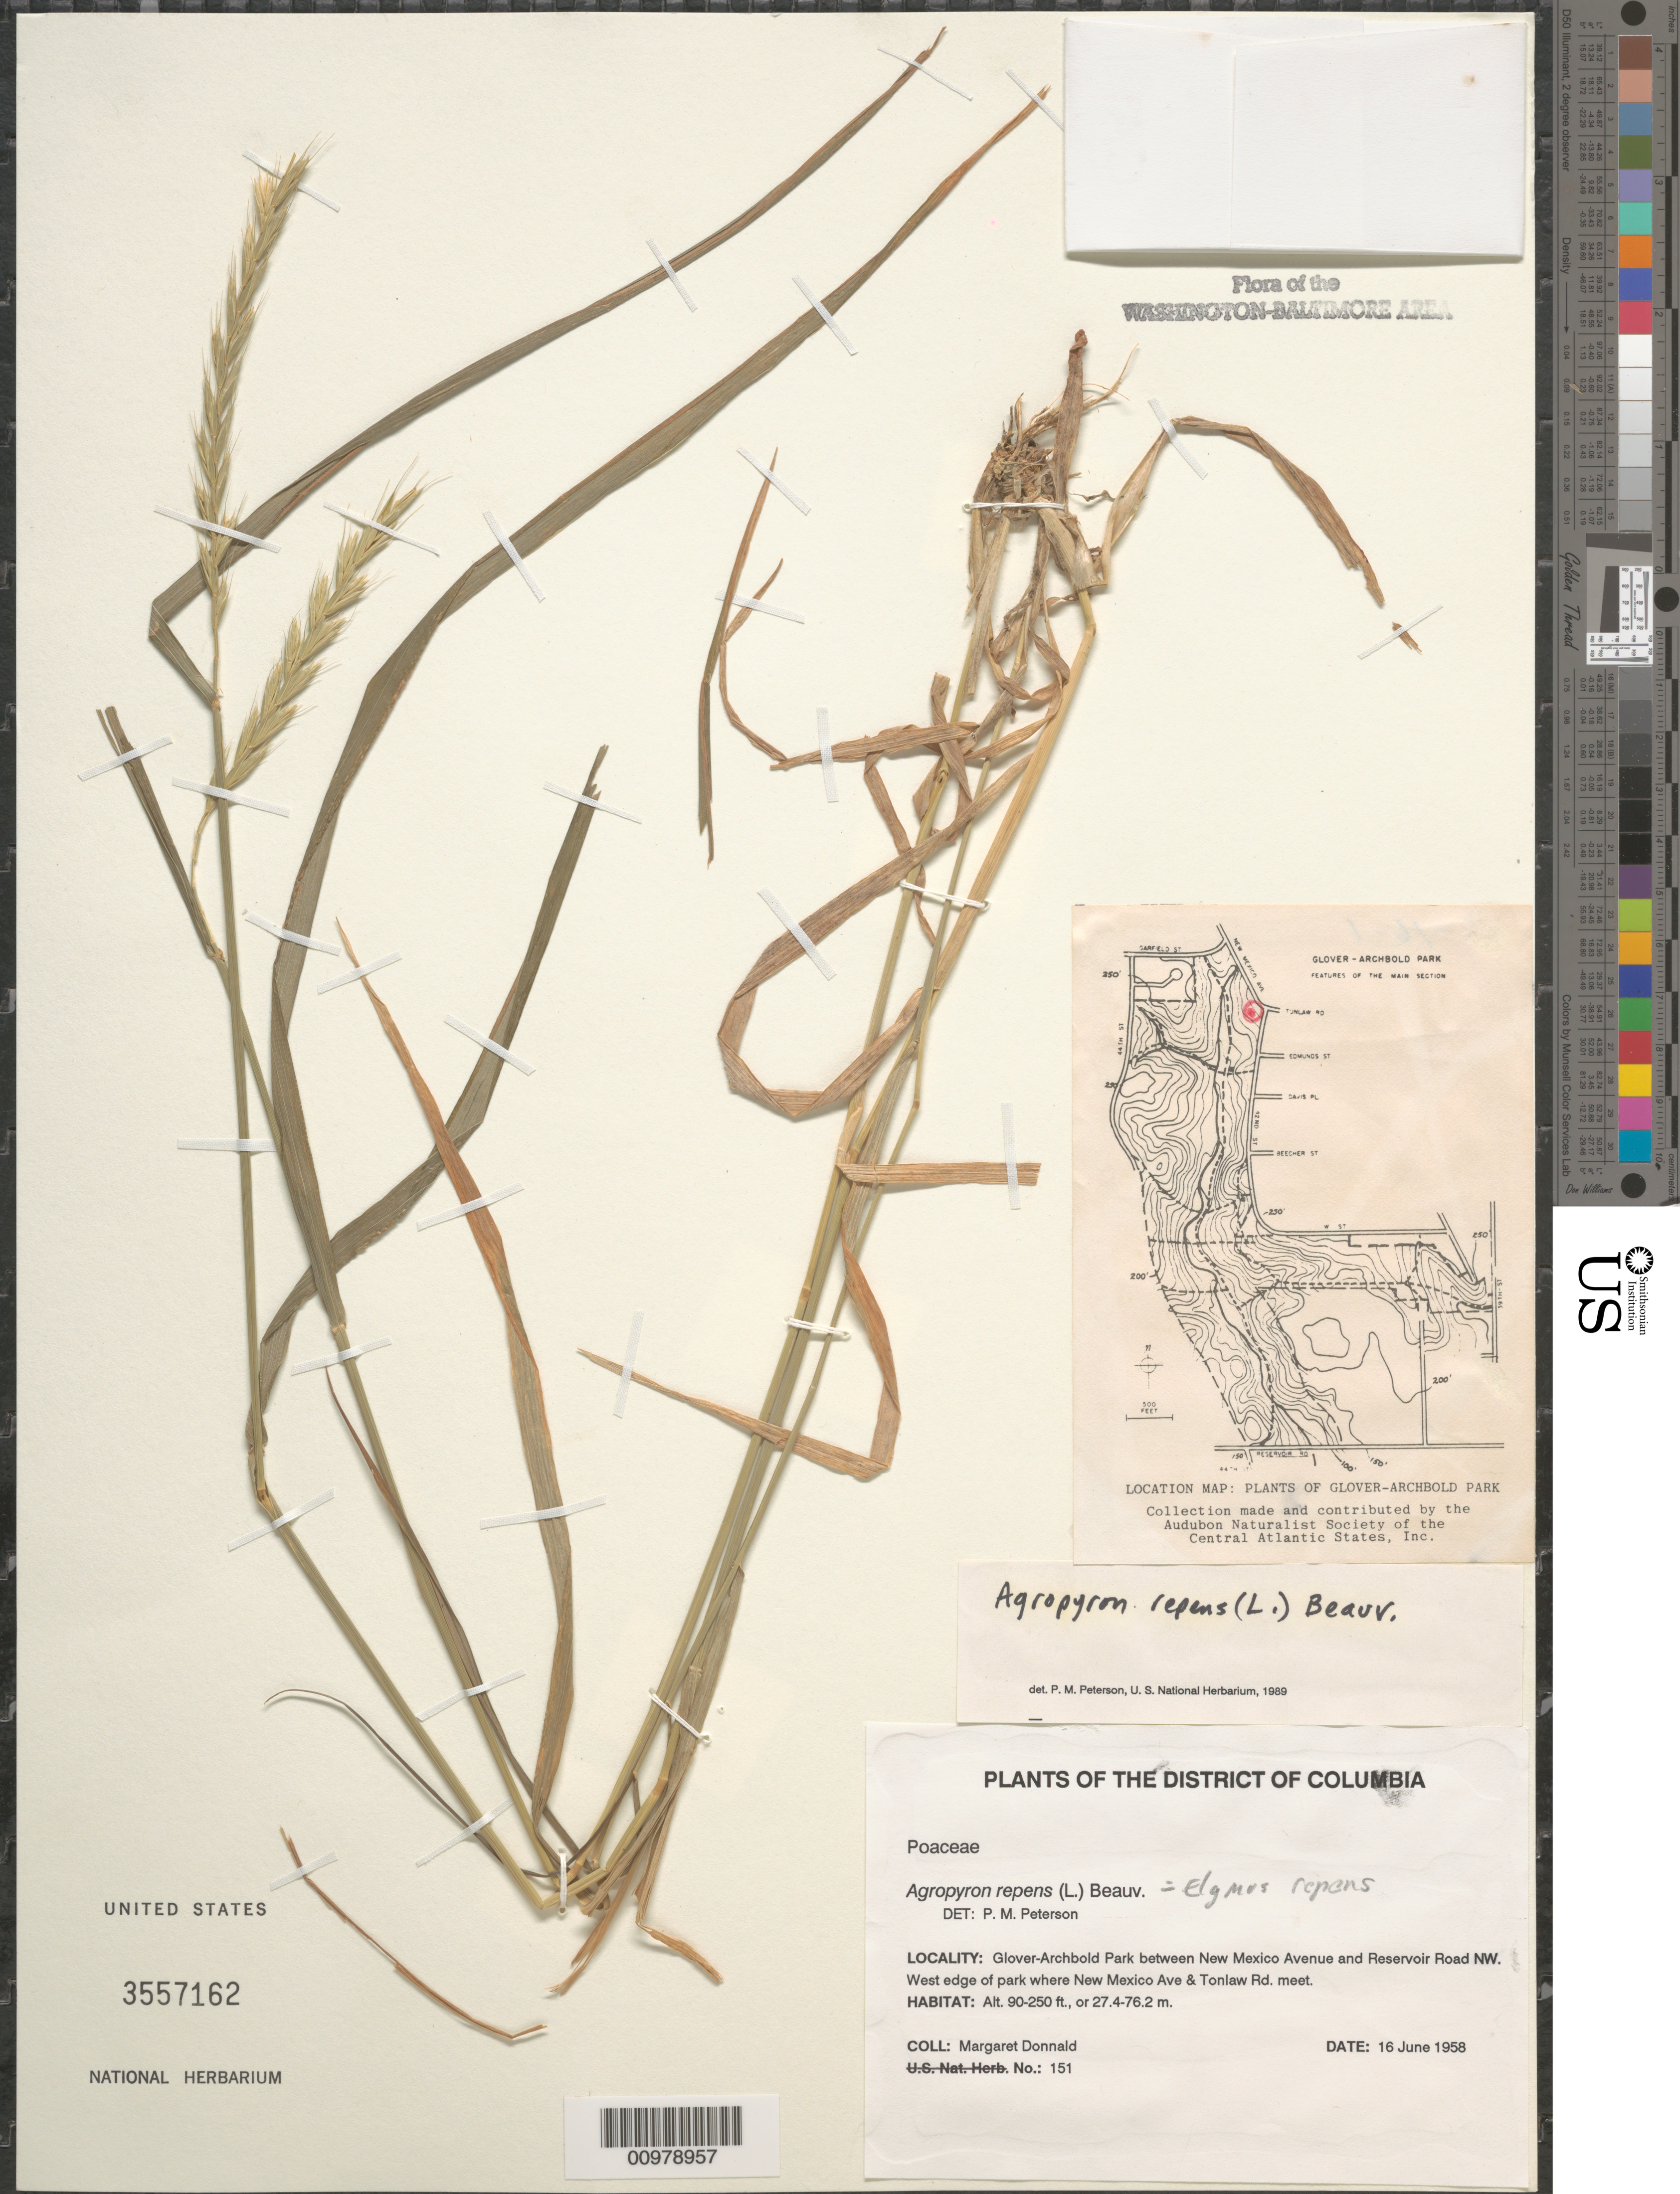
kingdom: Plantae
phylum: Tracheophyta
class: Liliopsida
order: Poales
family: Poaceae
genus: Elymus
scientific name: Elymus repens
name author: (L.) Gould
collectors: M. Donnald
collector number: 147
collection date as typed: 16 Jun 1958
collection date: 1958-06-16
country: United States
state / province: District of Columbia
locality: Glover-Archbold Park between New Mexico Avenue and Reservoir Road NW. West edge of park where New Mexico & Tonlaw Rd. meet.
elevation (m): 27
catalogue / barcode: US 3557162